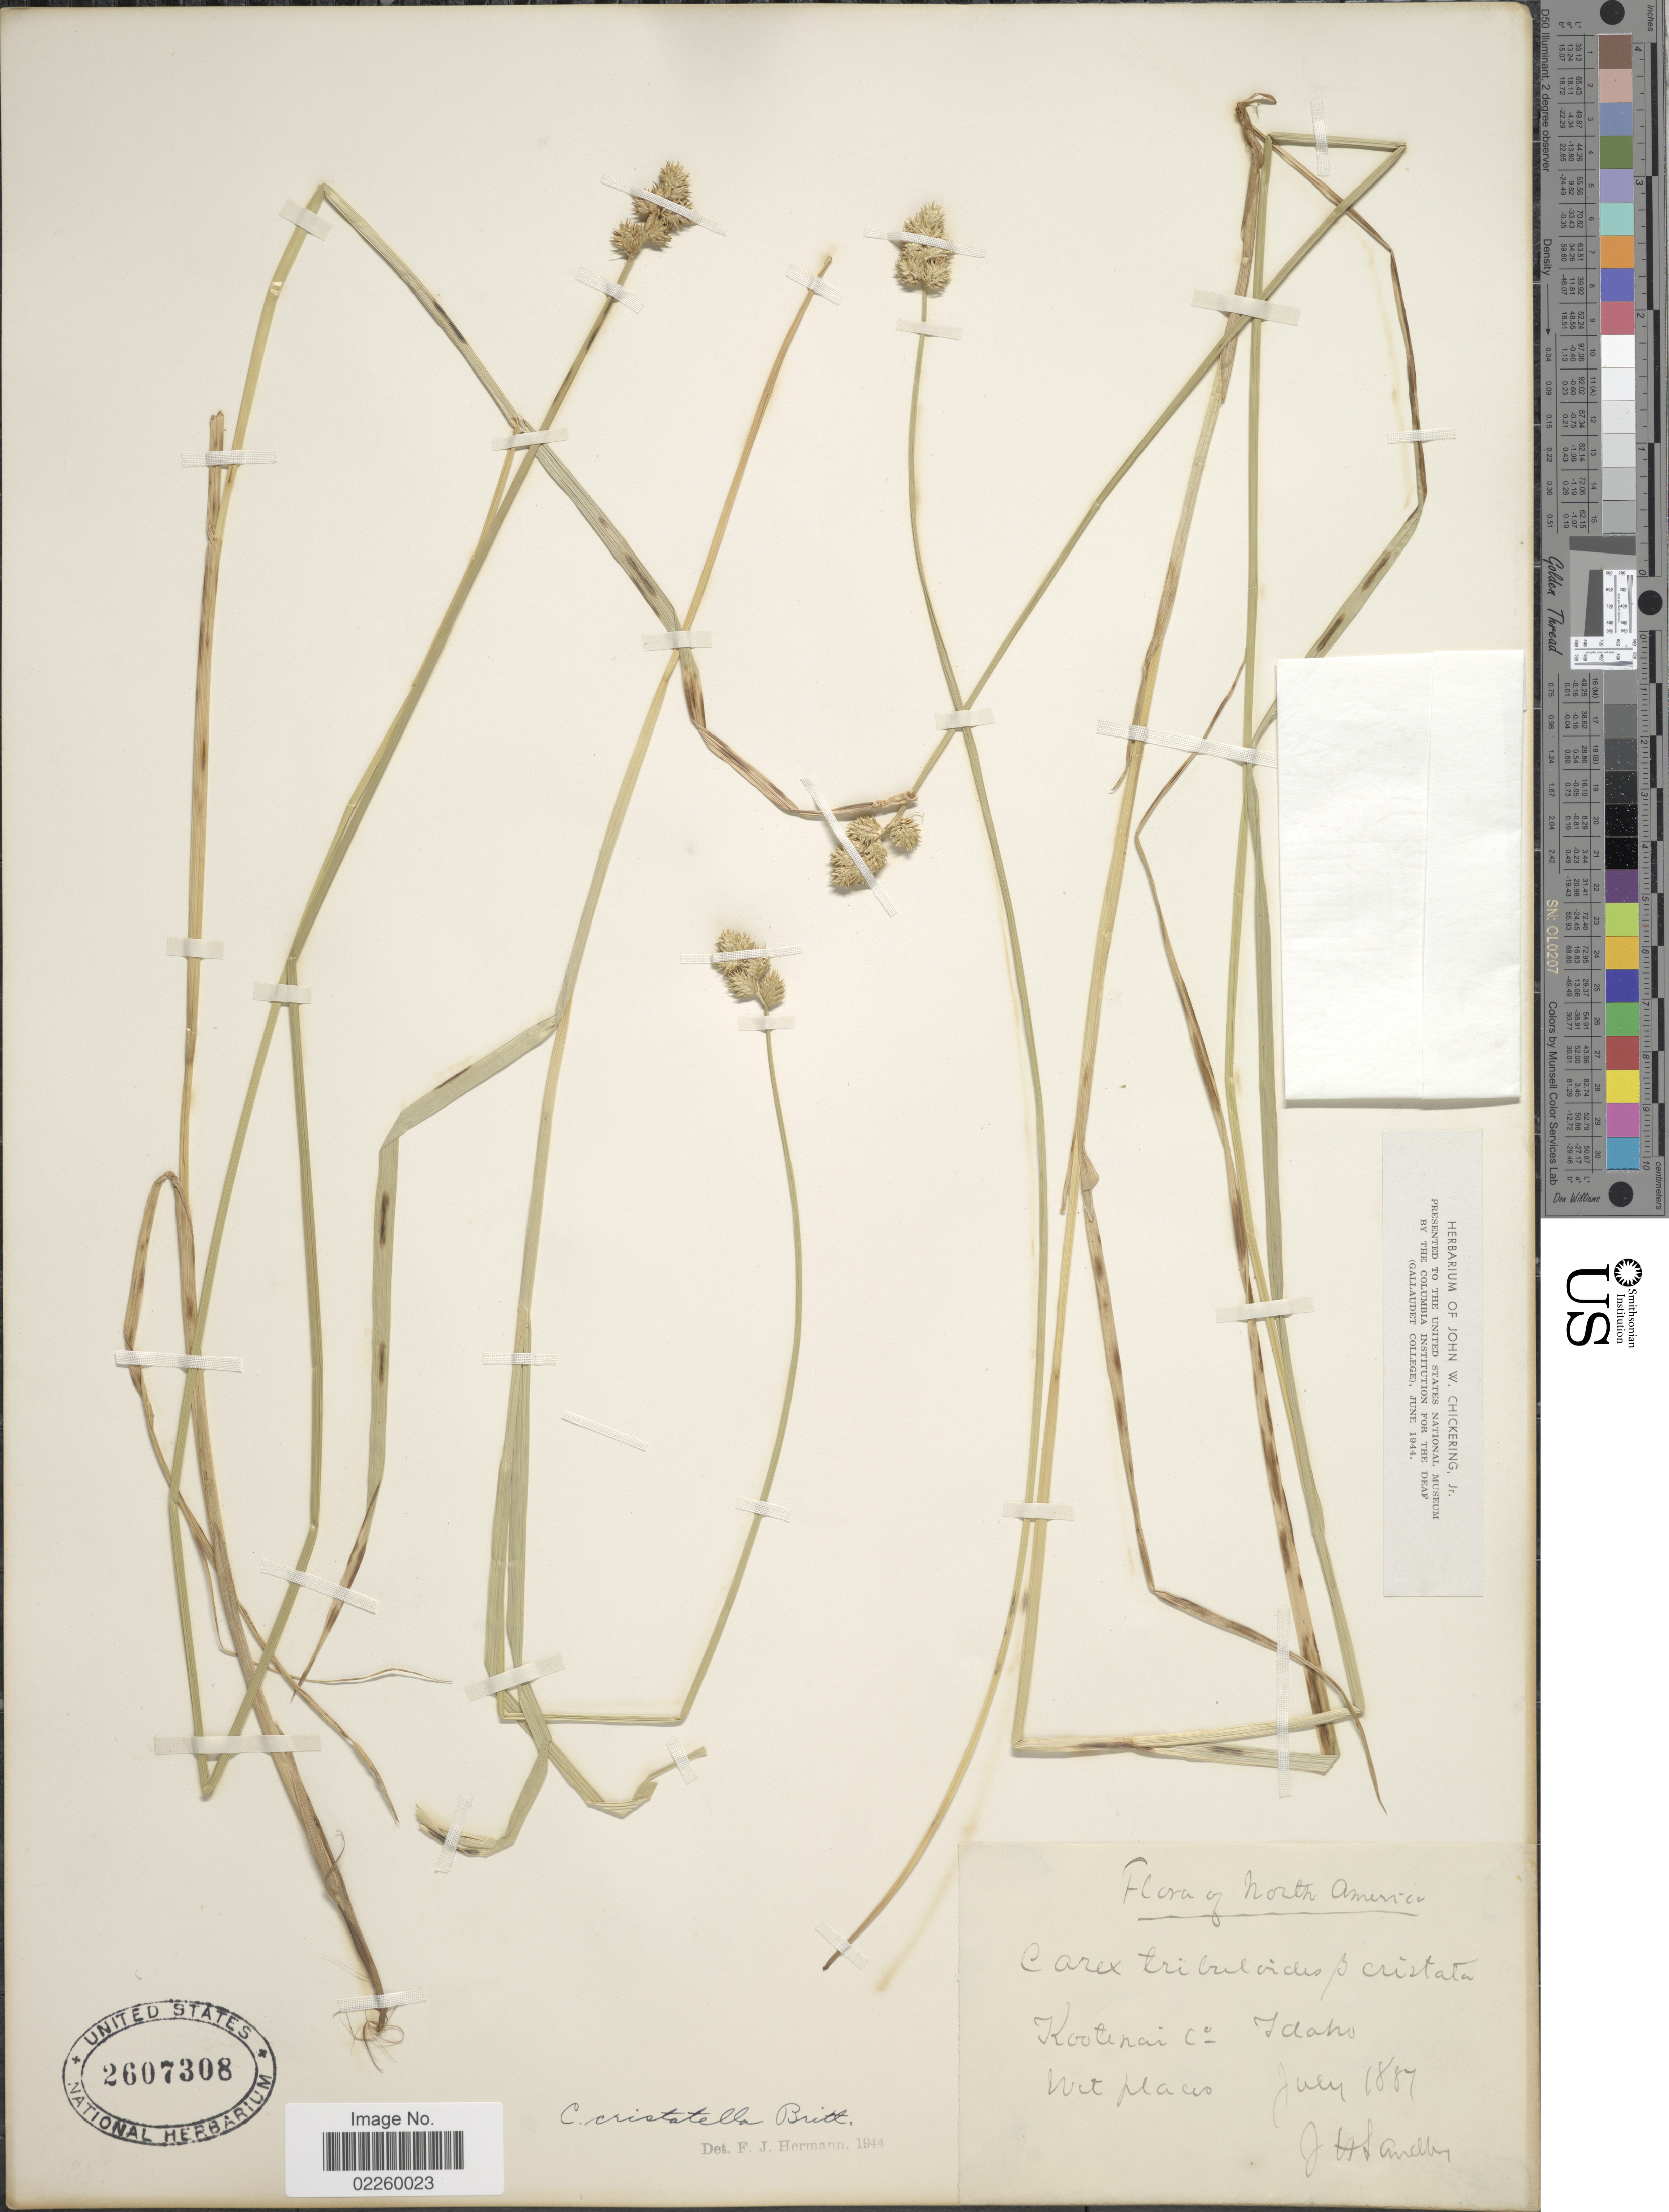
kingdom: Plantae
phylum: Tracheophyta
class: Liliopsida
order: Poales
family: Cyperaceae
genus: Carex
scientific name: Carex cristatella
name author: Britton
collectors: J. H. Sandberg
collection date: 1887-07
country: United States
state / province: Idaho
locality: Kootenai Co.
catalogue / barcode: US 2607308